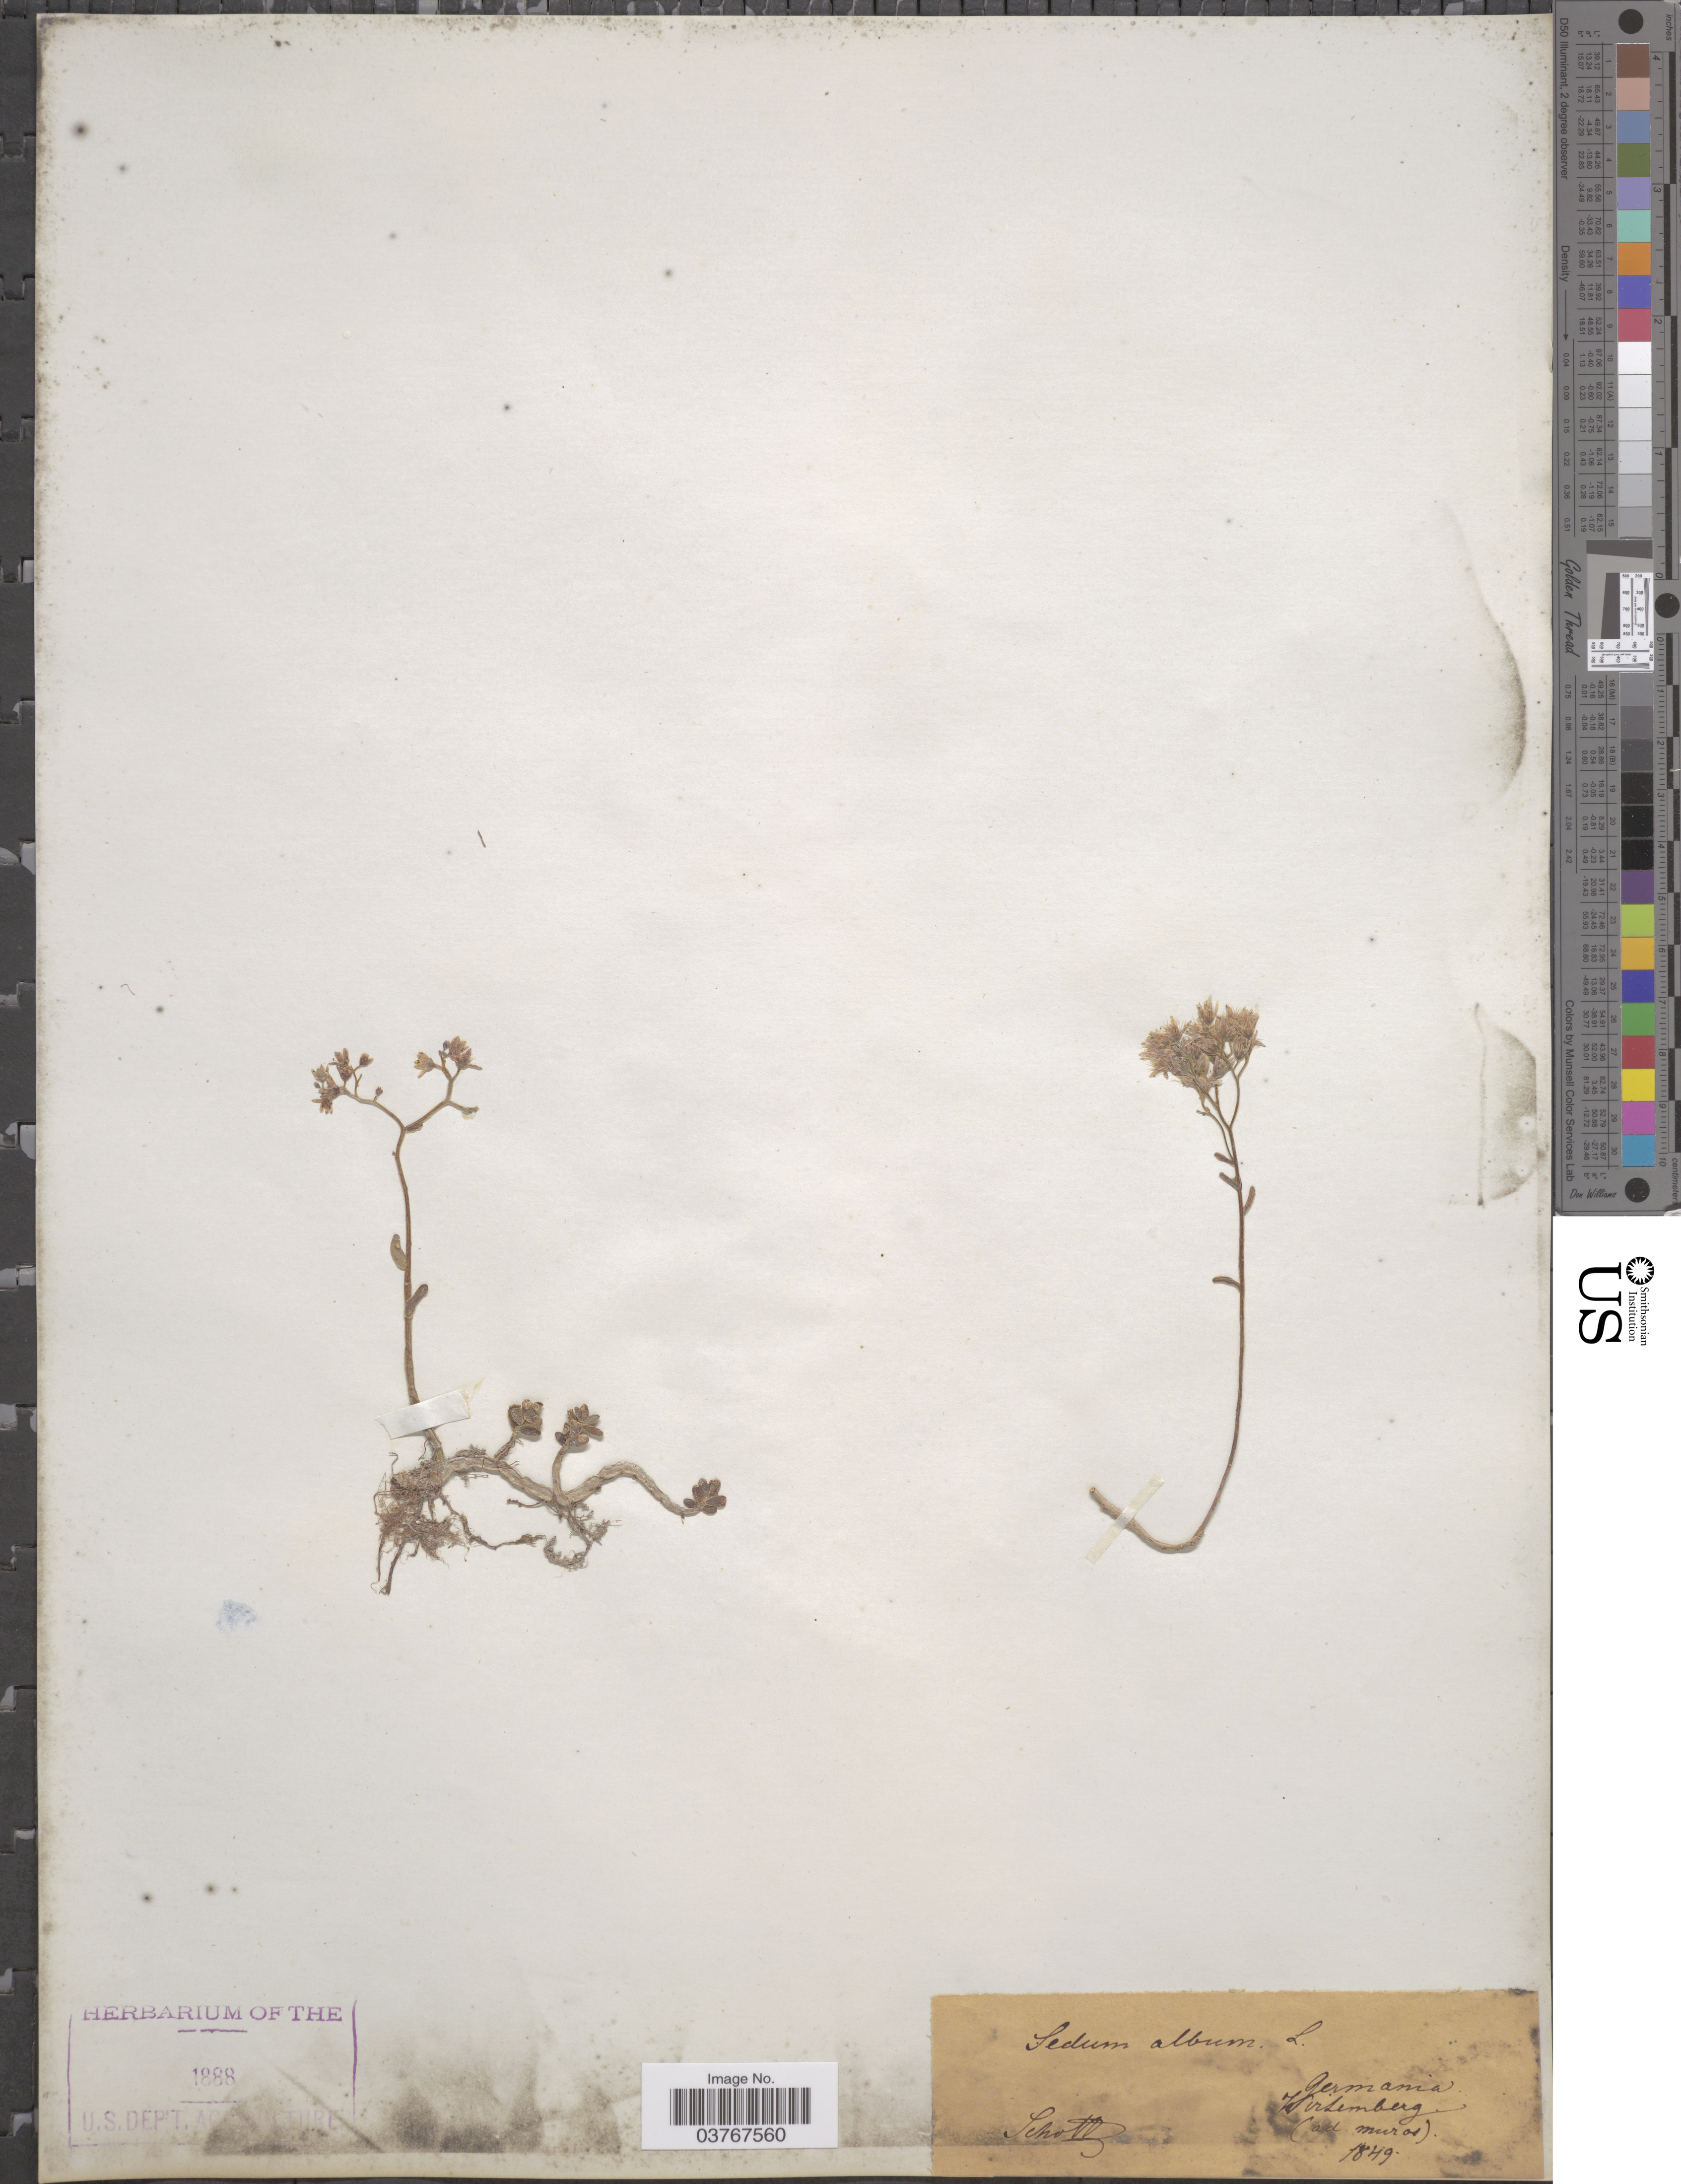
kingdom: Plantae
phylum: Tracheophyta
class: Magnoliopsida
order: Saxifragales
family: Crassulaceae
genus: Sedum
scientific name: Sedum album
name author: L.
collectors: -. Schottz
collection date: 1849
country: Germany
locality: Germania. Wirtemberg (ad muros).